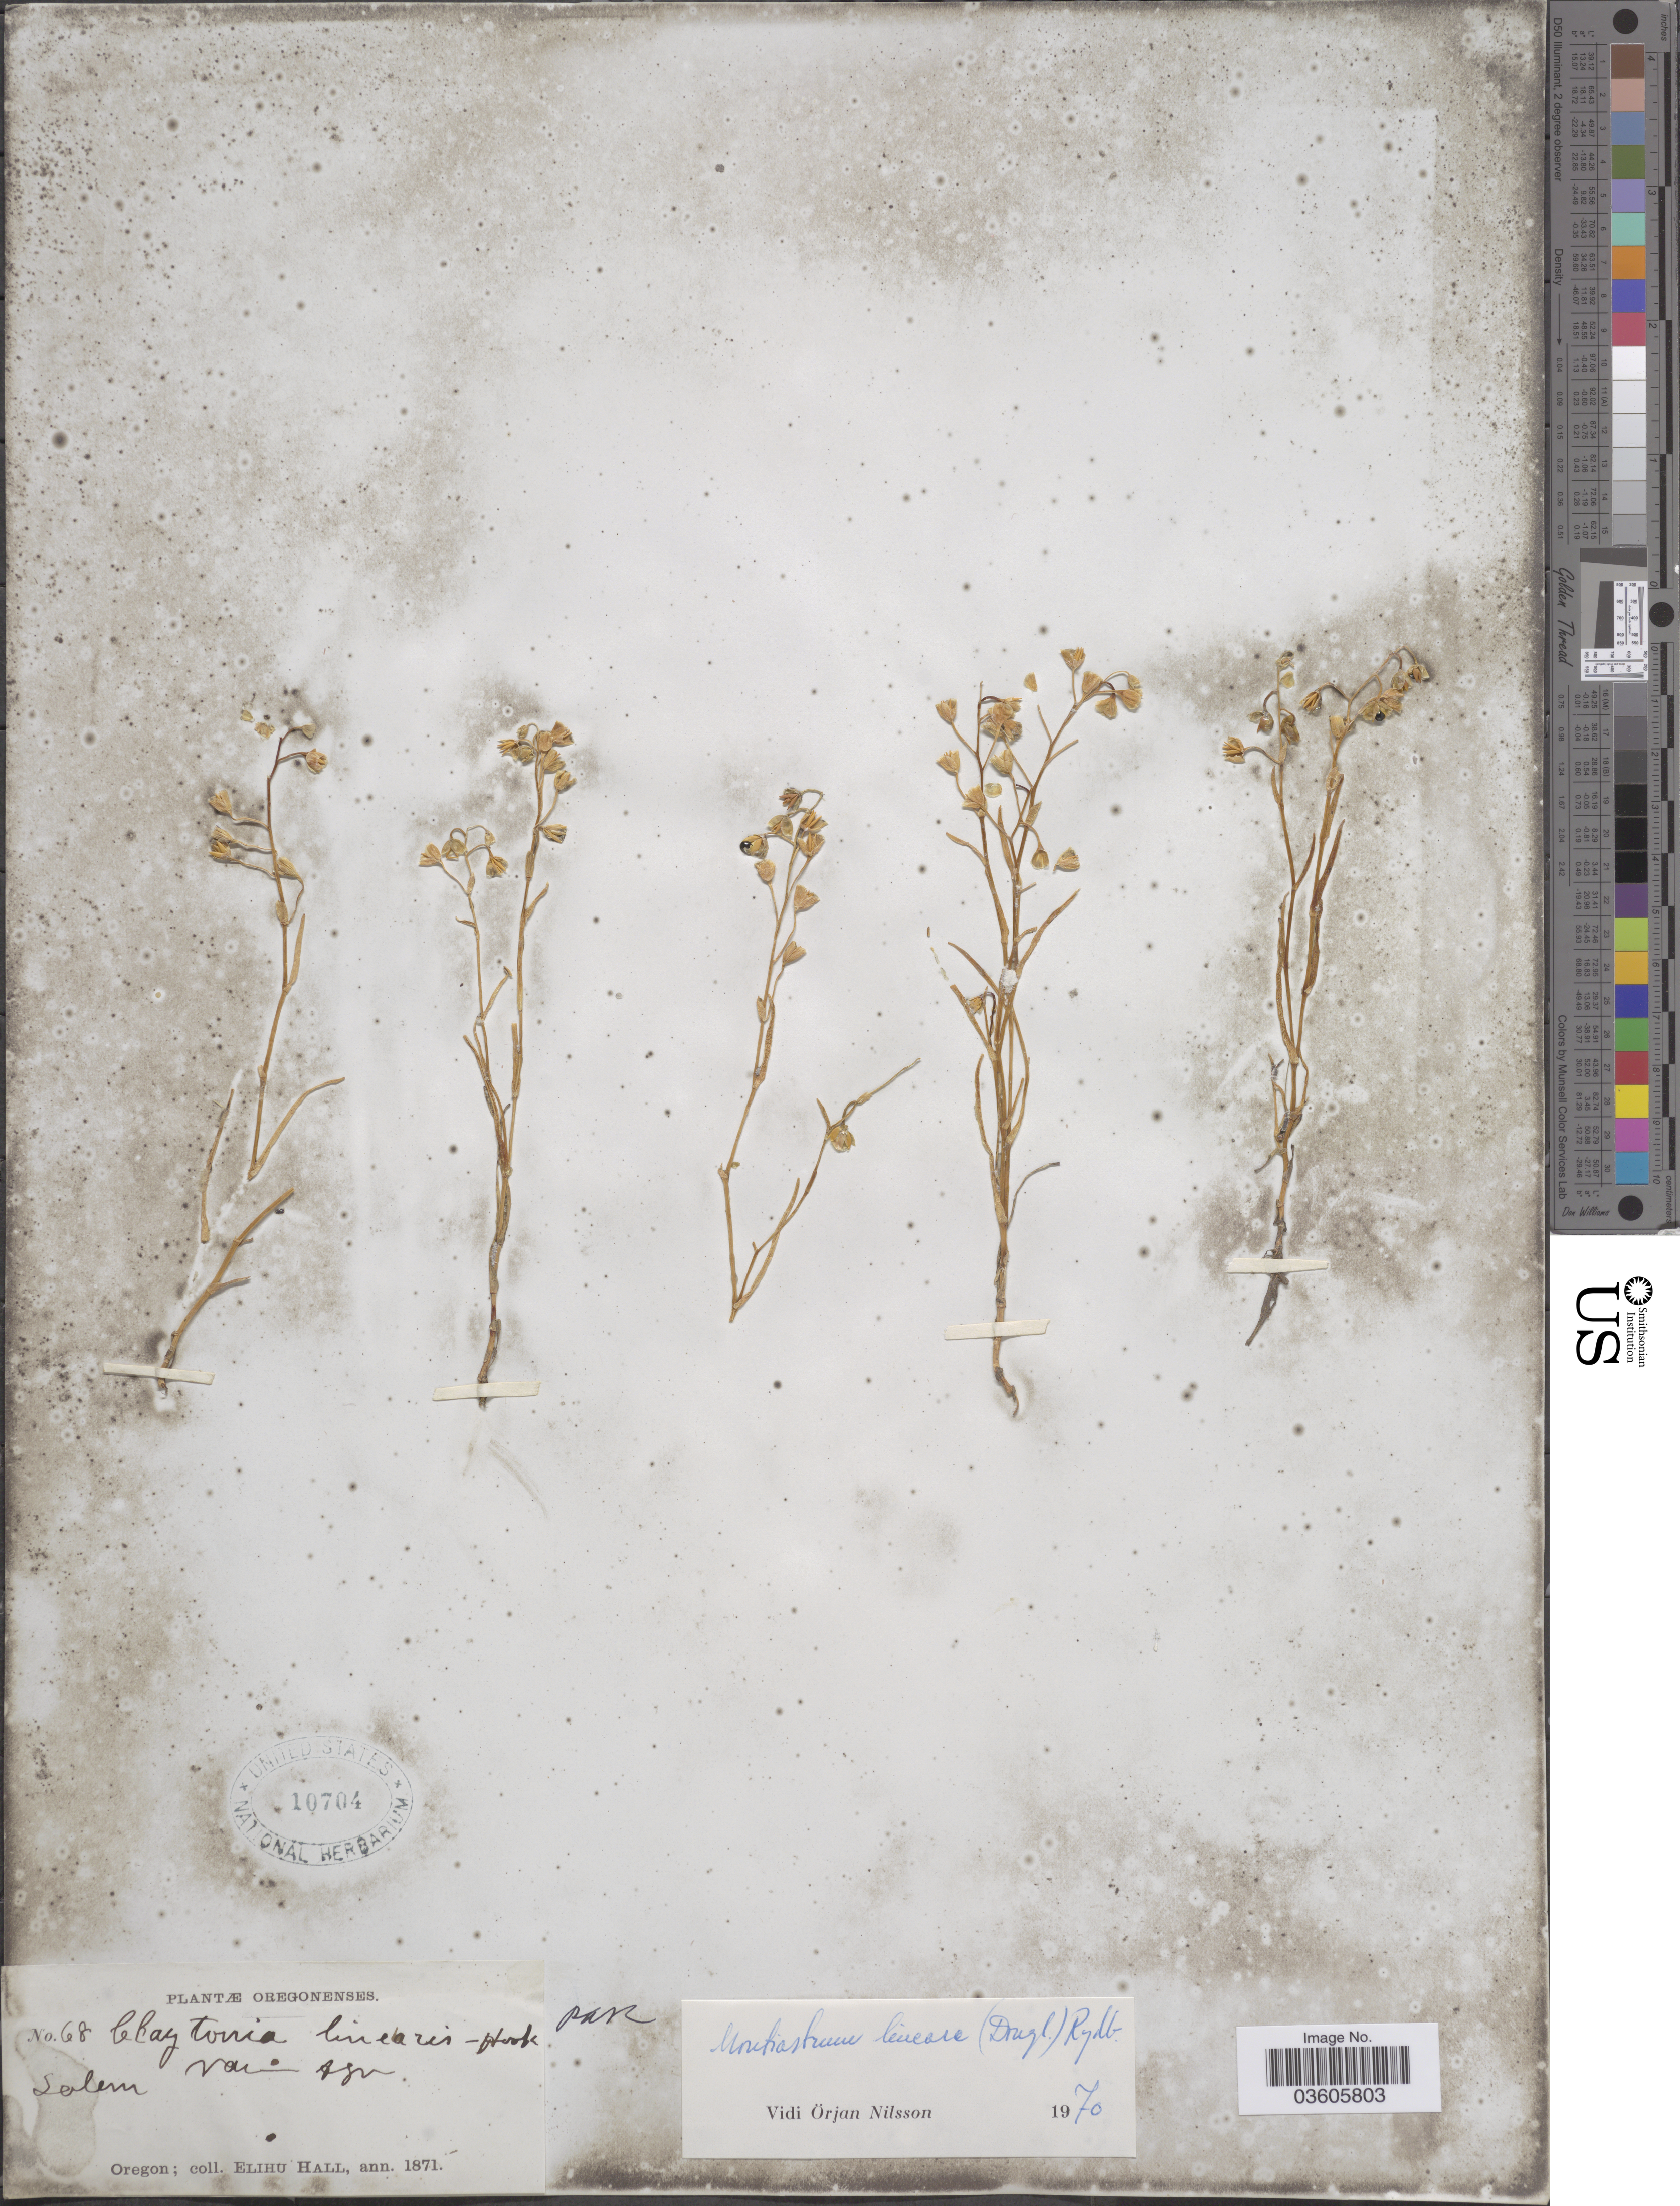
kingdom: Plantae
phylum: Tracheophyta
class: Magnoliopsida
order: Caryophyllales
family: Montiaceae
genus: Montia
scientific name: Montia linearis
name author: (Douglas) Greene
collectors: E. Hall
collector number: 68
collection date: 1871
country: United States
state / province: Oregon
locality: Salem.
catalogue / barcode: US 10704